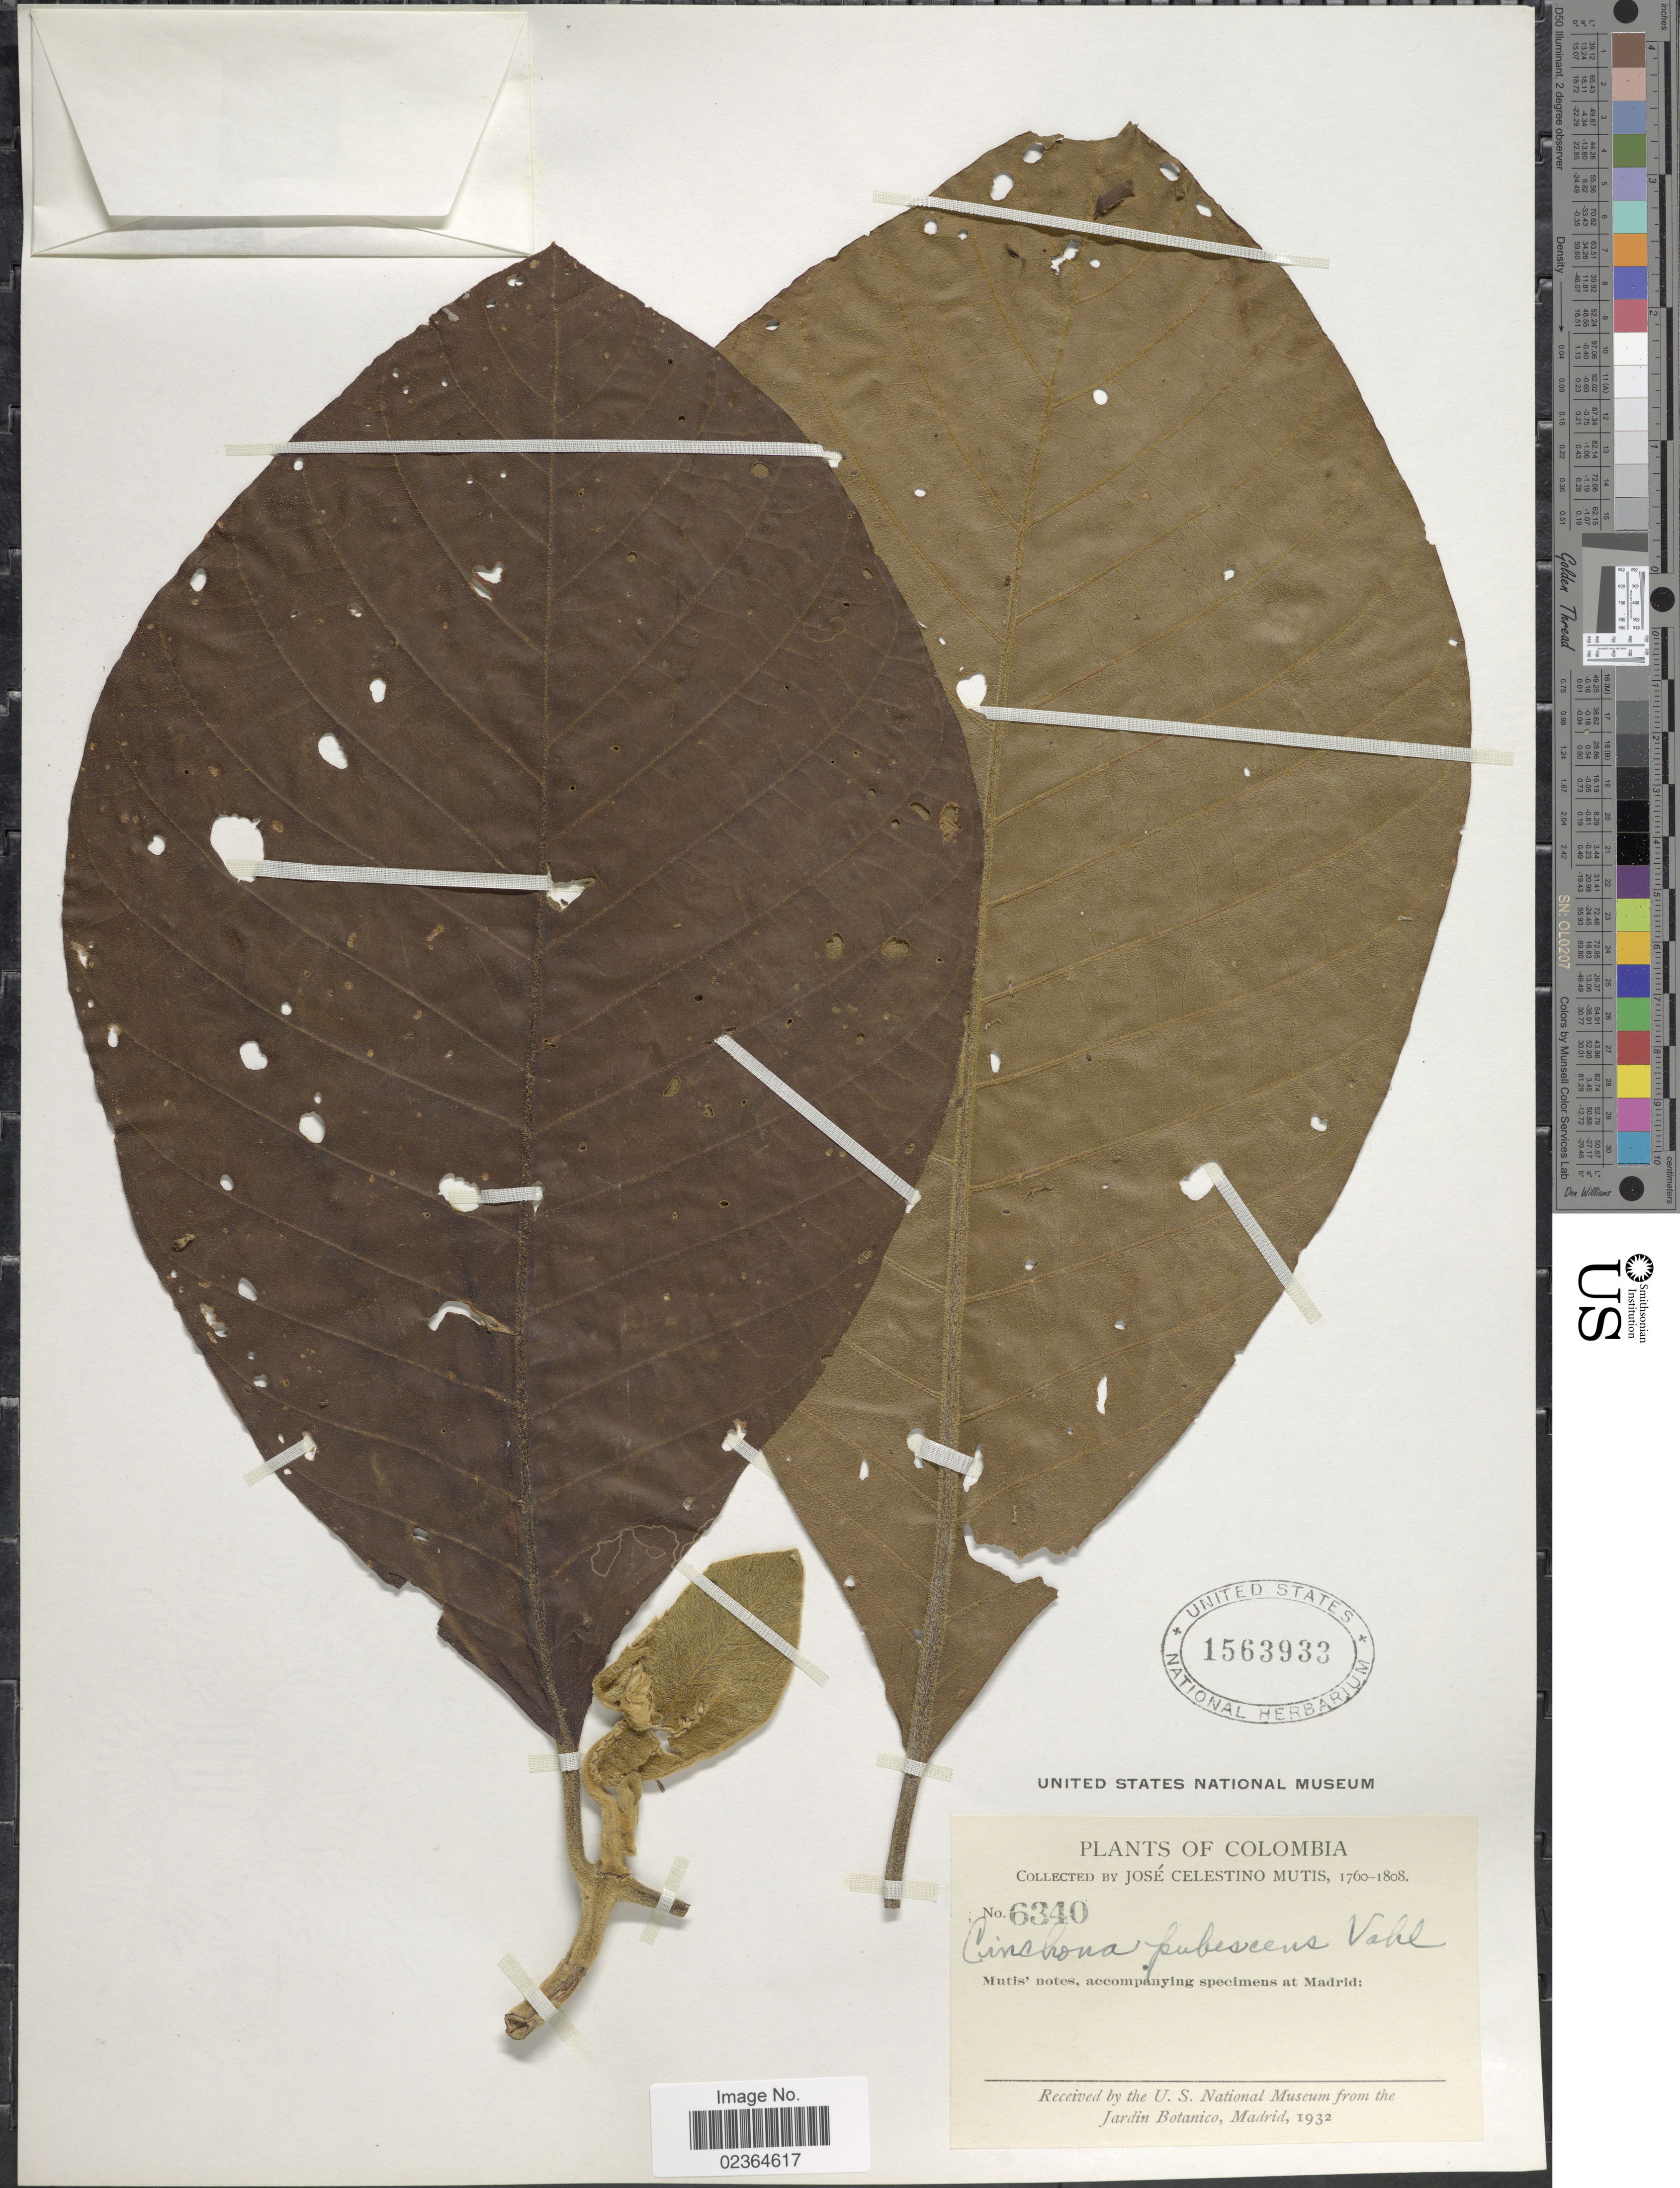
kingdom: Plantae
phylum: Tracheophyta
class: Magnoliopsida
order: Gentianales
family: Rubiaceae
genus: Cinchona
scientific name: Cinchona pubescens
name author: Vahl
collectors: J. C. B. Mutis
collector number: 6340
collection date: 1760/1808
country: Colombia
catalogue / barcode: US 1563933